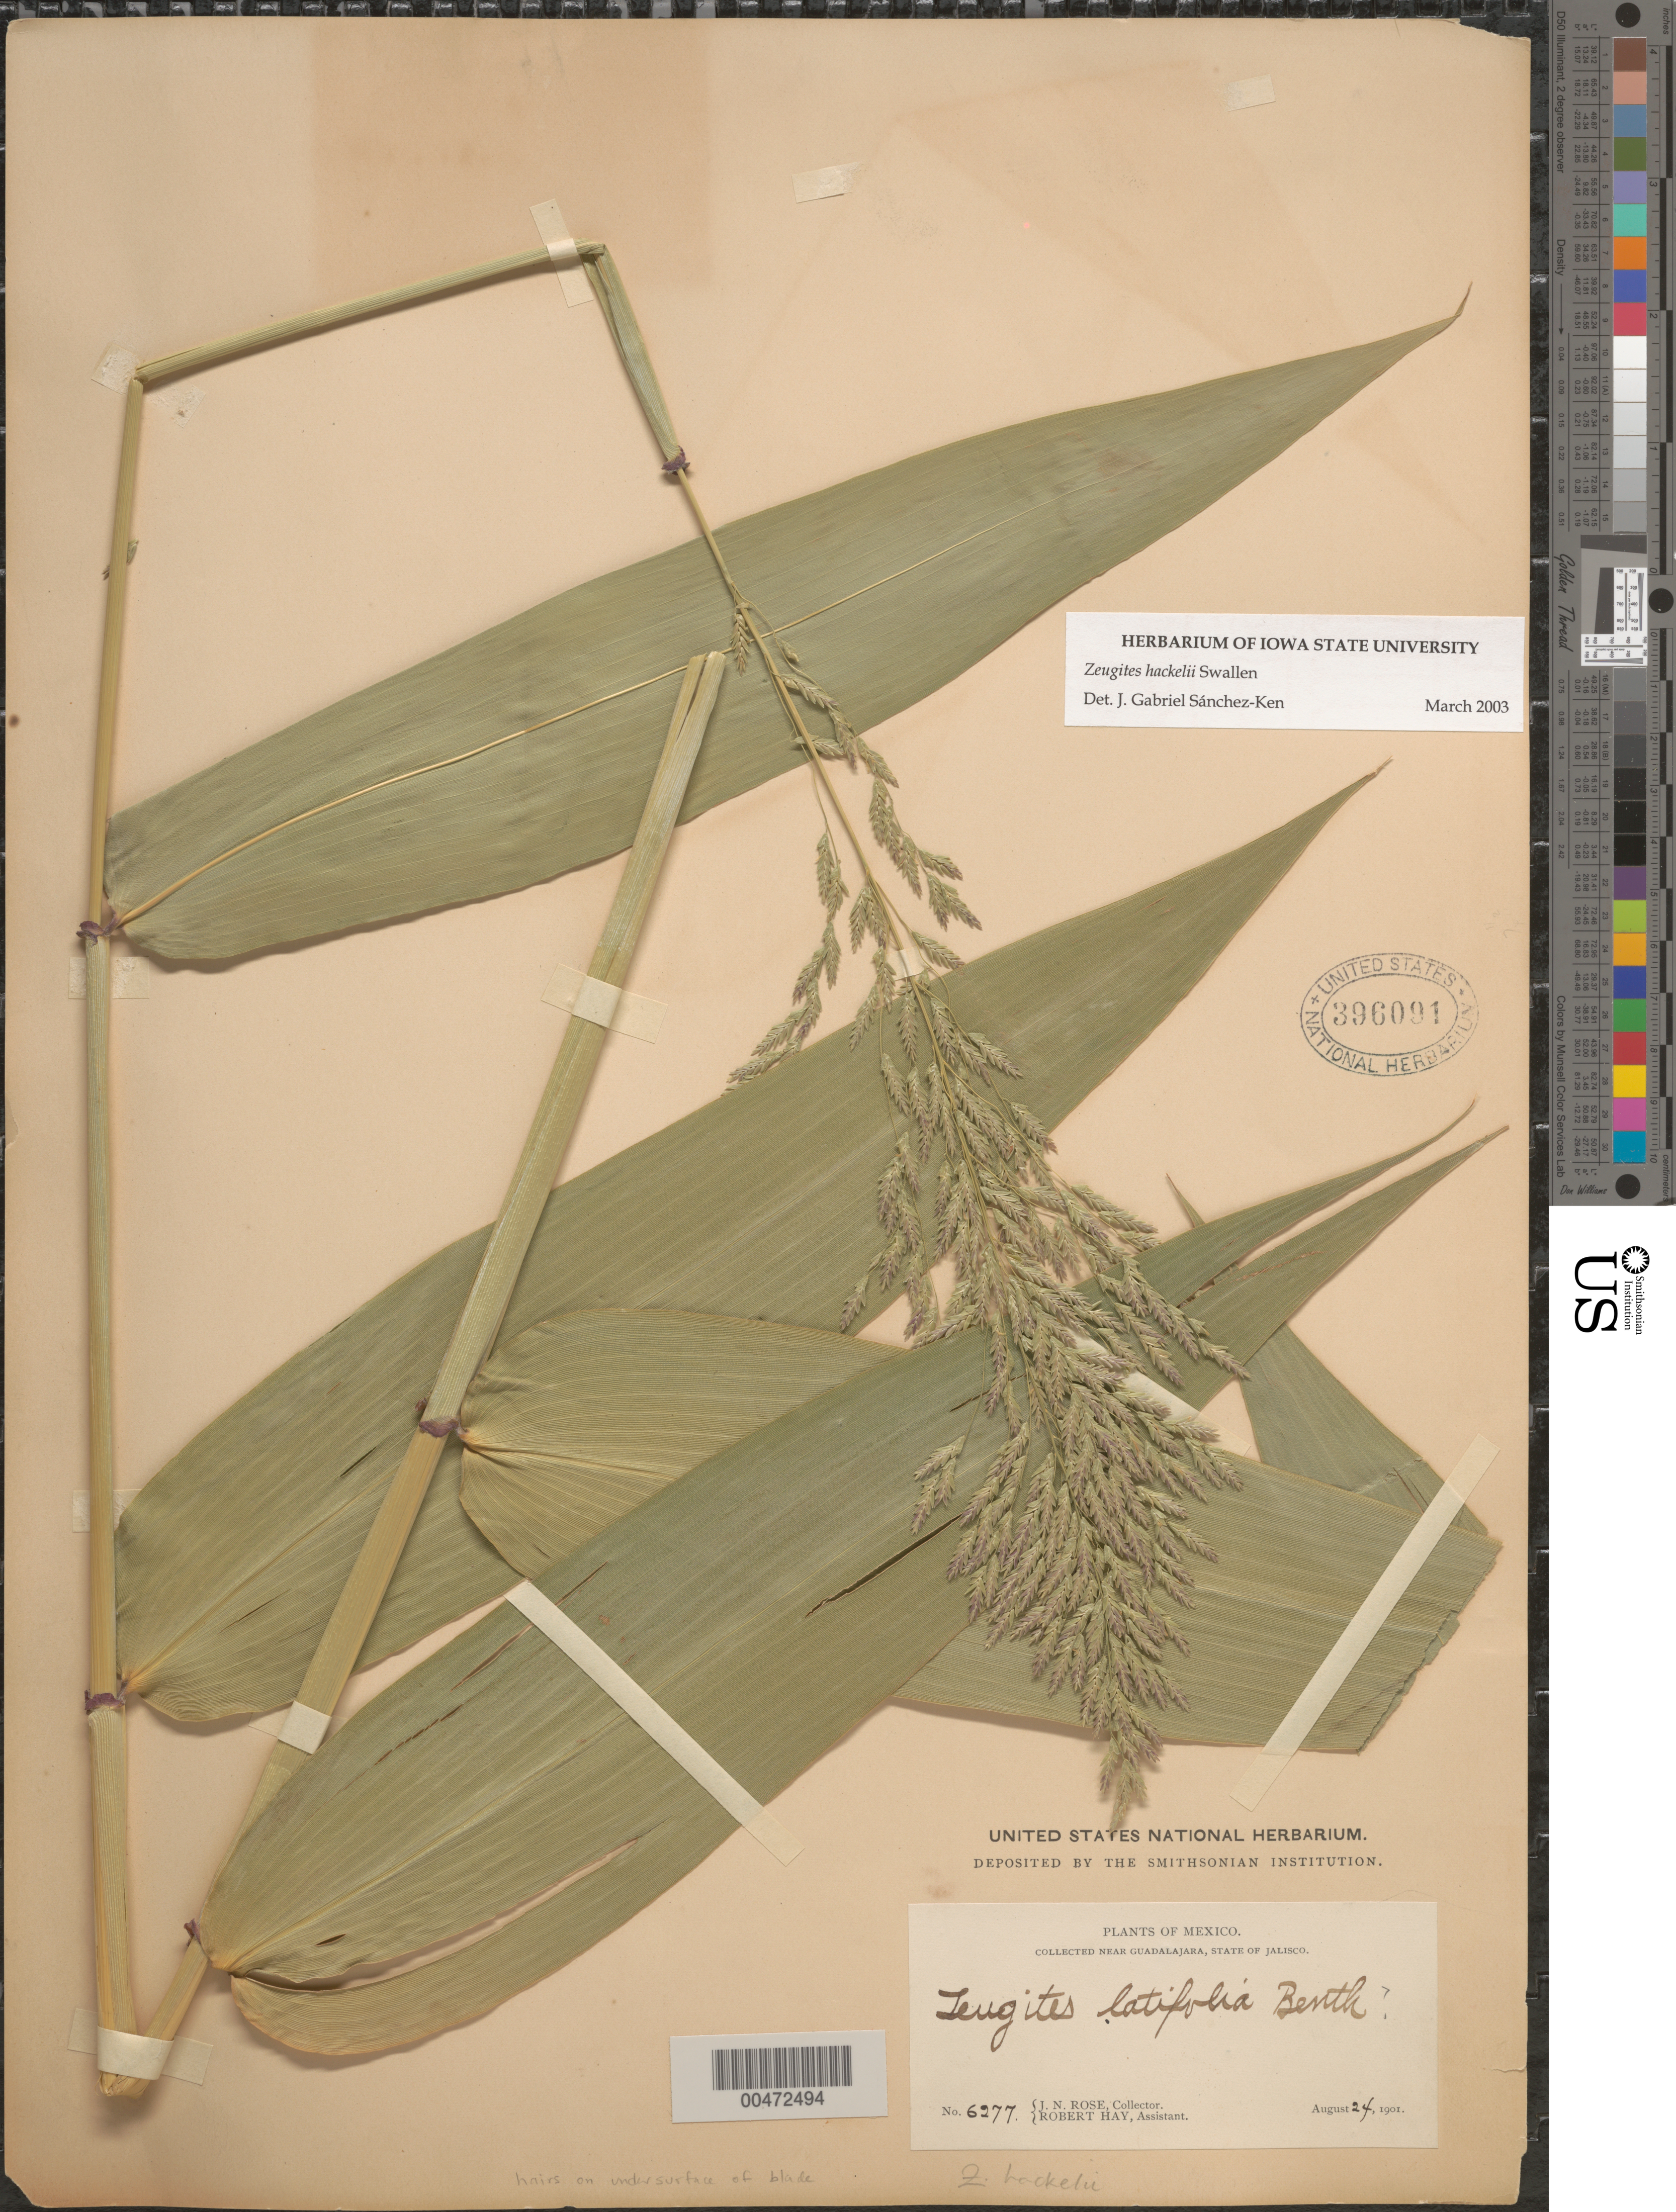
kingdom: Plantae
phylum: Tracheophyta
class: Liliopsida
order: Poales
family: Poaceae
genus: Zeugites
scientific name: Zeugites latifolius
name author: (E. Fourn.) Hemsl.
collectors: J. N. Rose & R. H. Hay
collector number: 6277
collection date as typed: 24 Aug 1901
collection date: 1901-08-24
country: Mexico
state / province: Jalisco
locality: Near Guadalajara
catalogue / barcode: US 396091